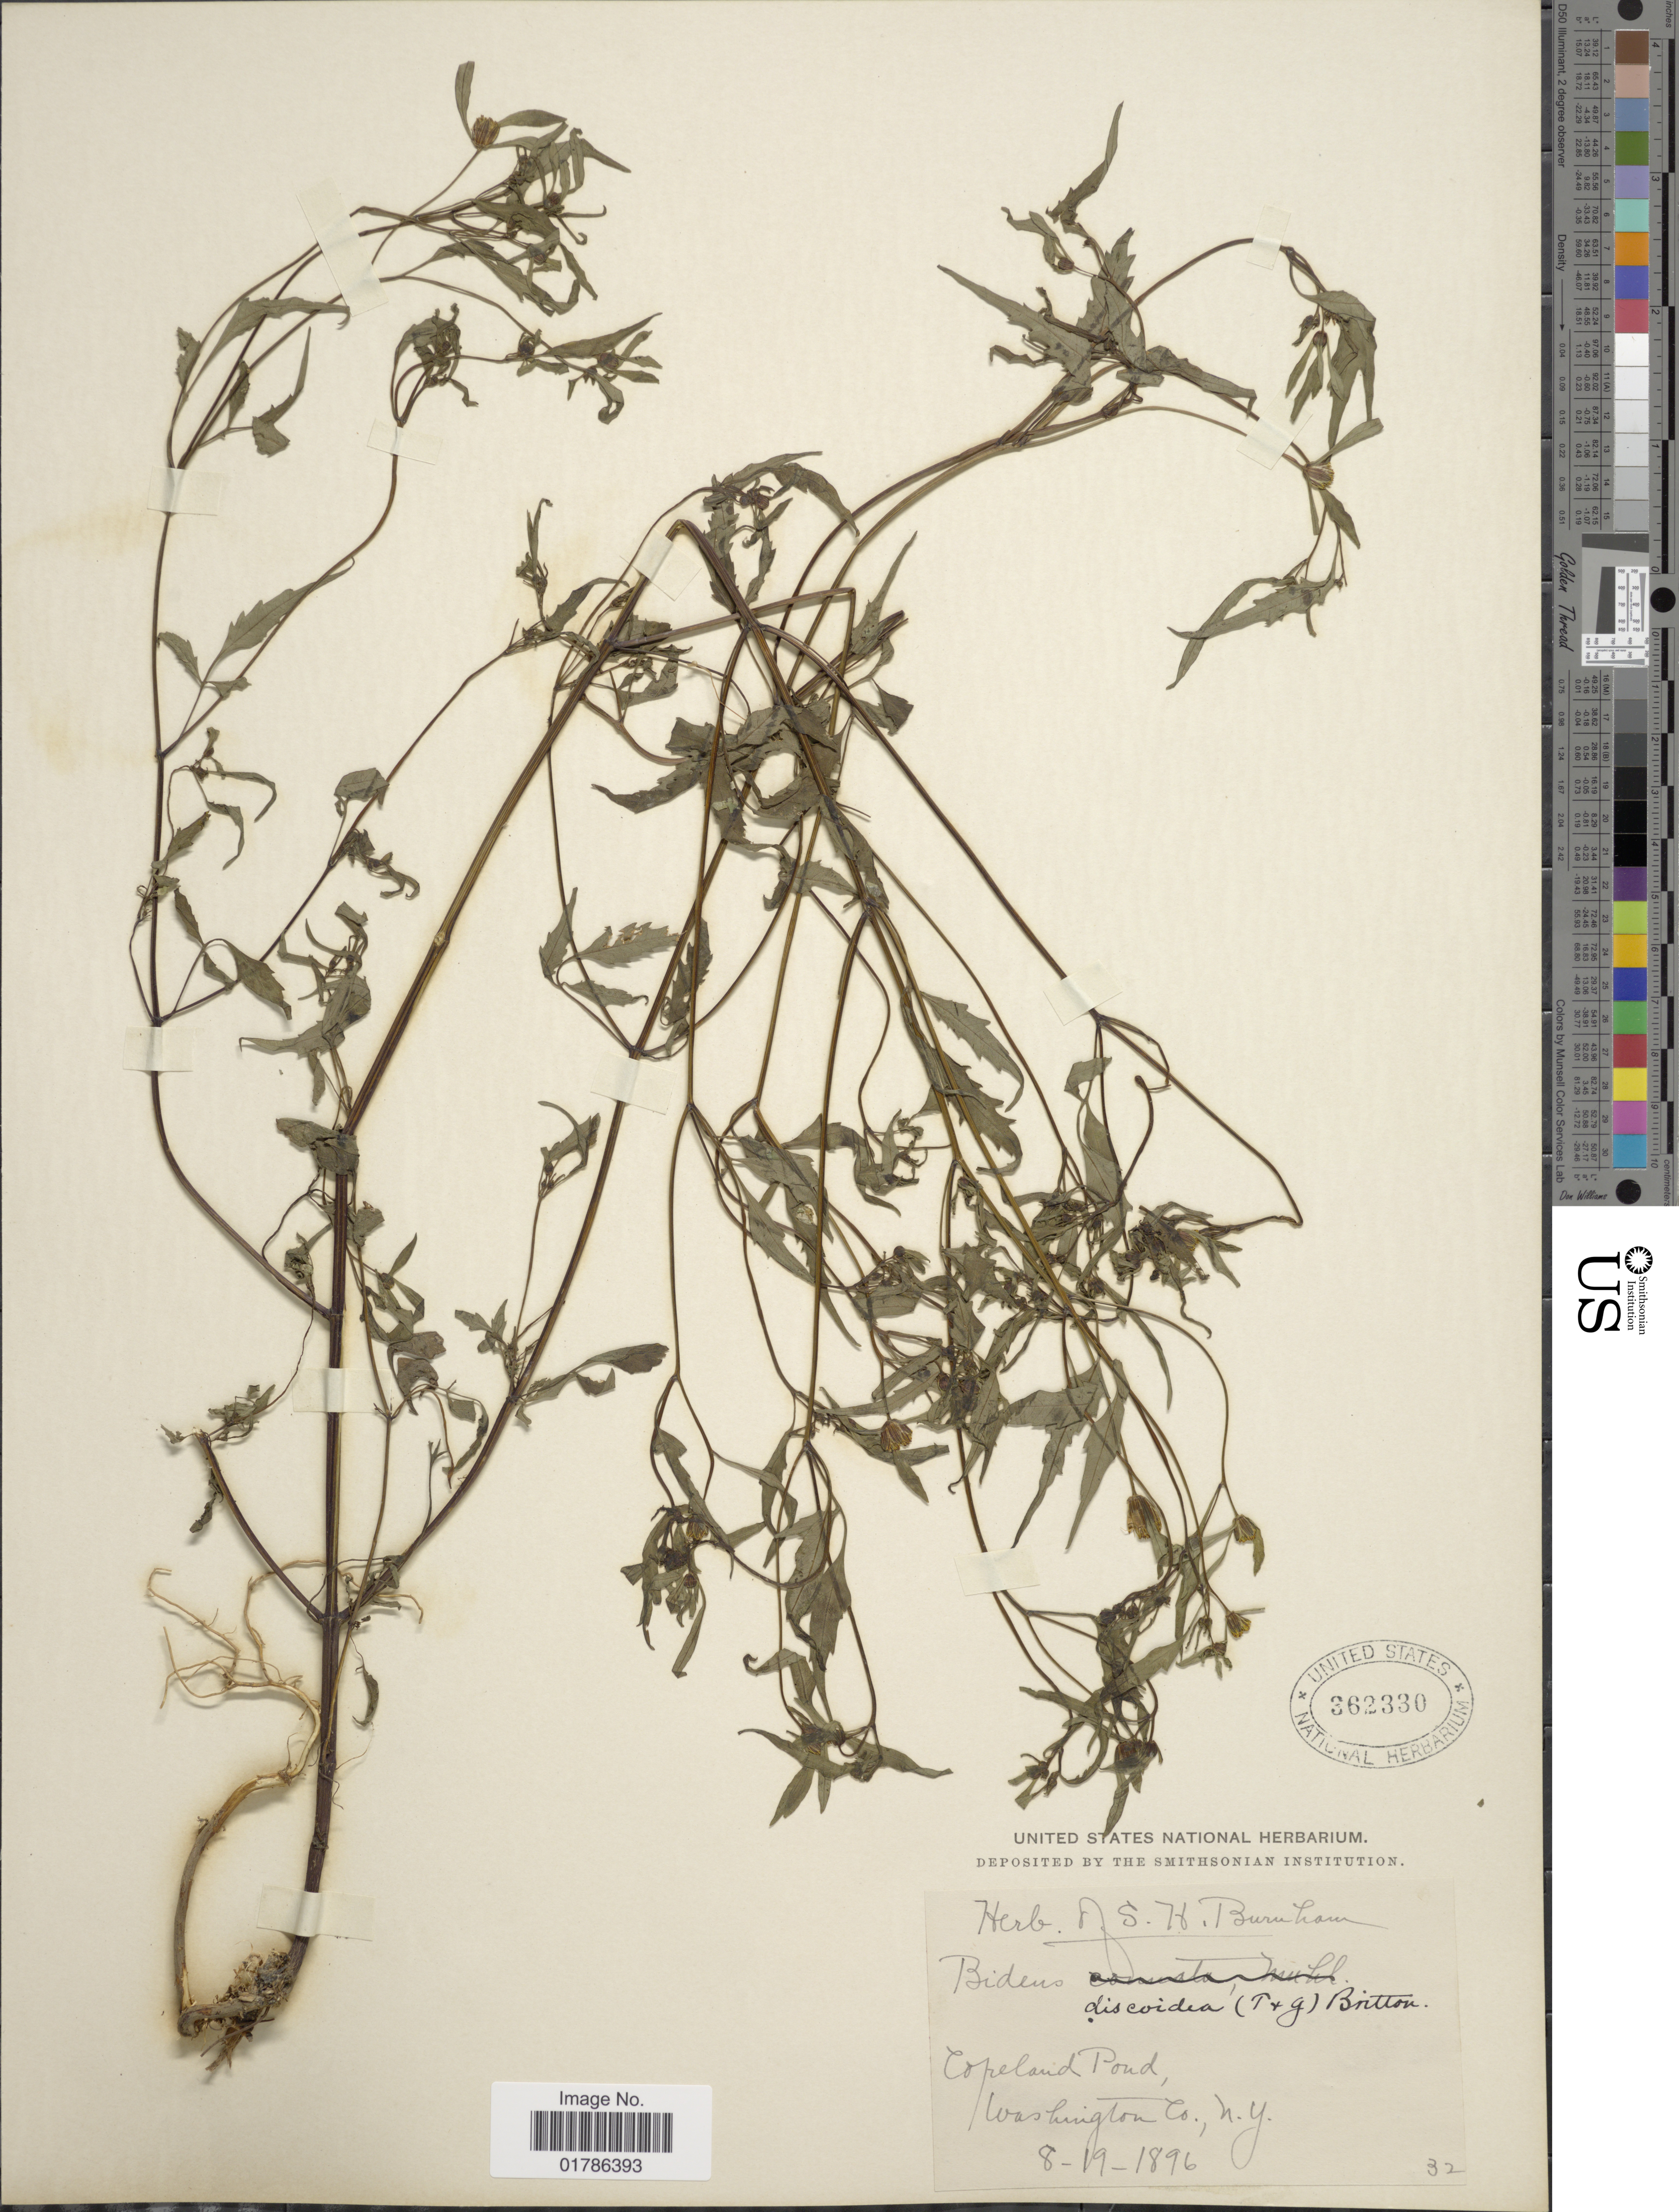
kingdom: Plantae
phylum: Tracheophyta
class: Magnoliopsida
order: Asterales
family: Asteraceae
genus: Bidens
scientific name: Bidens discoidea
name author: (Torr. & A. Gray) Britton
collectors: ex herb. S.H. Burnham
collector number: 32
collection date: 1896-08-19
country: United States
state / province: New York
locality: Copeland Pond, Washington Co.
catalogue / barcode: US 362330